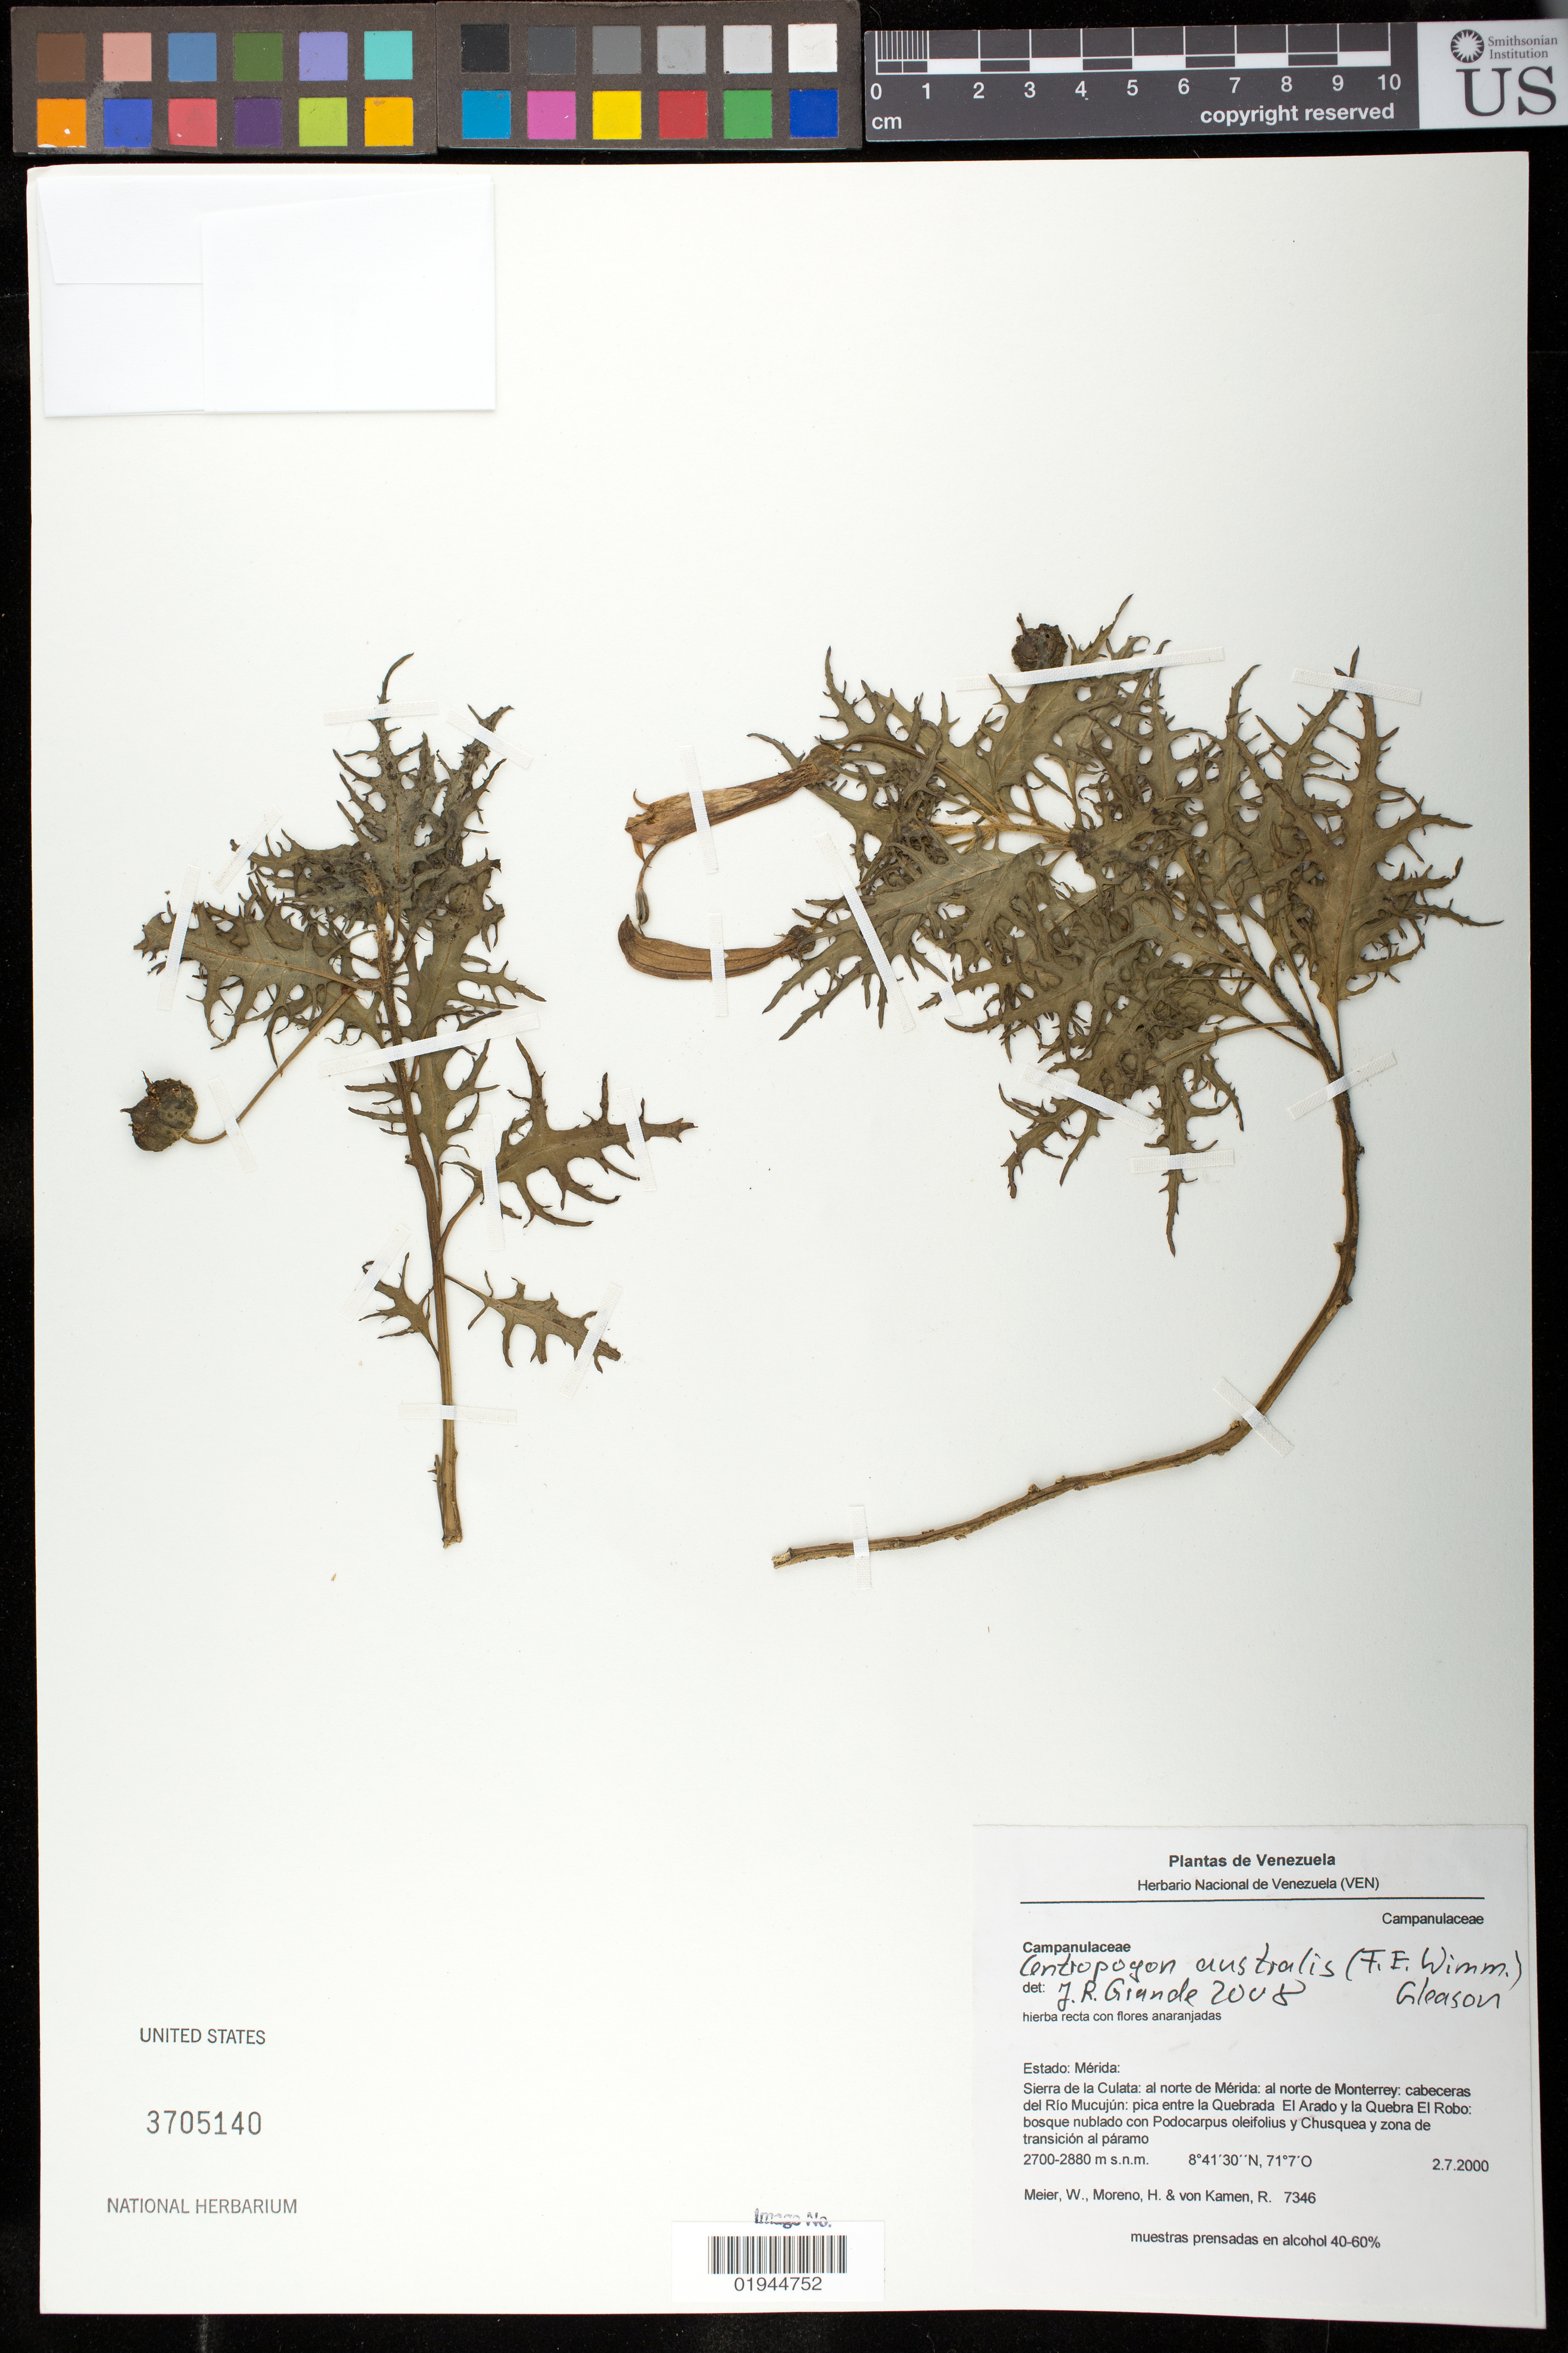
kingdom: Plantae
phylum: Tracheophyta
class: Magnoliopsida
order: Asterales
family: Campanulaceae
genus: Centropogon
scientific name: Centropogon australis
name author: (E. Wimm.) Gleason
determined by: Grande, J. R.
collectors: W. Meier, H. Moreno & R. von Kamen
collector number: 7346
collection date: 2000-07-02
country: Venezuela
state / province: Mérida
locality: Sierra de la Culata: al norte de Merida: al norte de Monterrey: cabeceras del Rio Mucujun: pica entre la Quebrada El Arado y la Quebra El Robo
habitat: bosque nublado con Podocarpus Oleifolius y Chusquea y zona de transcion al paramo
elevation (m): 2700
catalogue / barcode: US 3705140